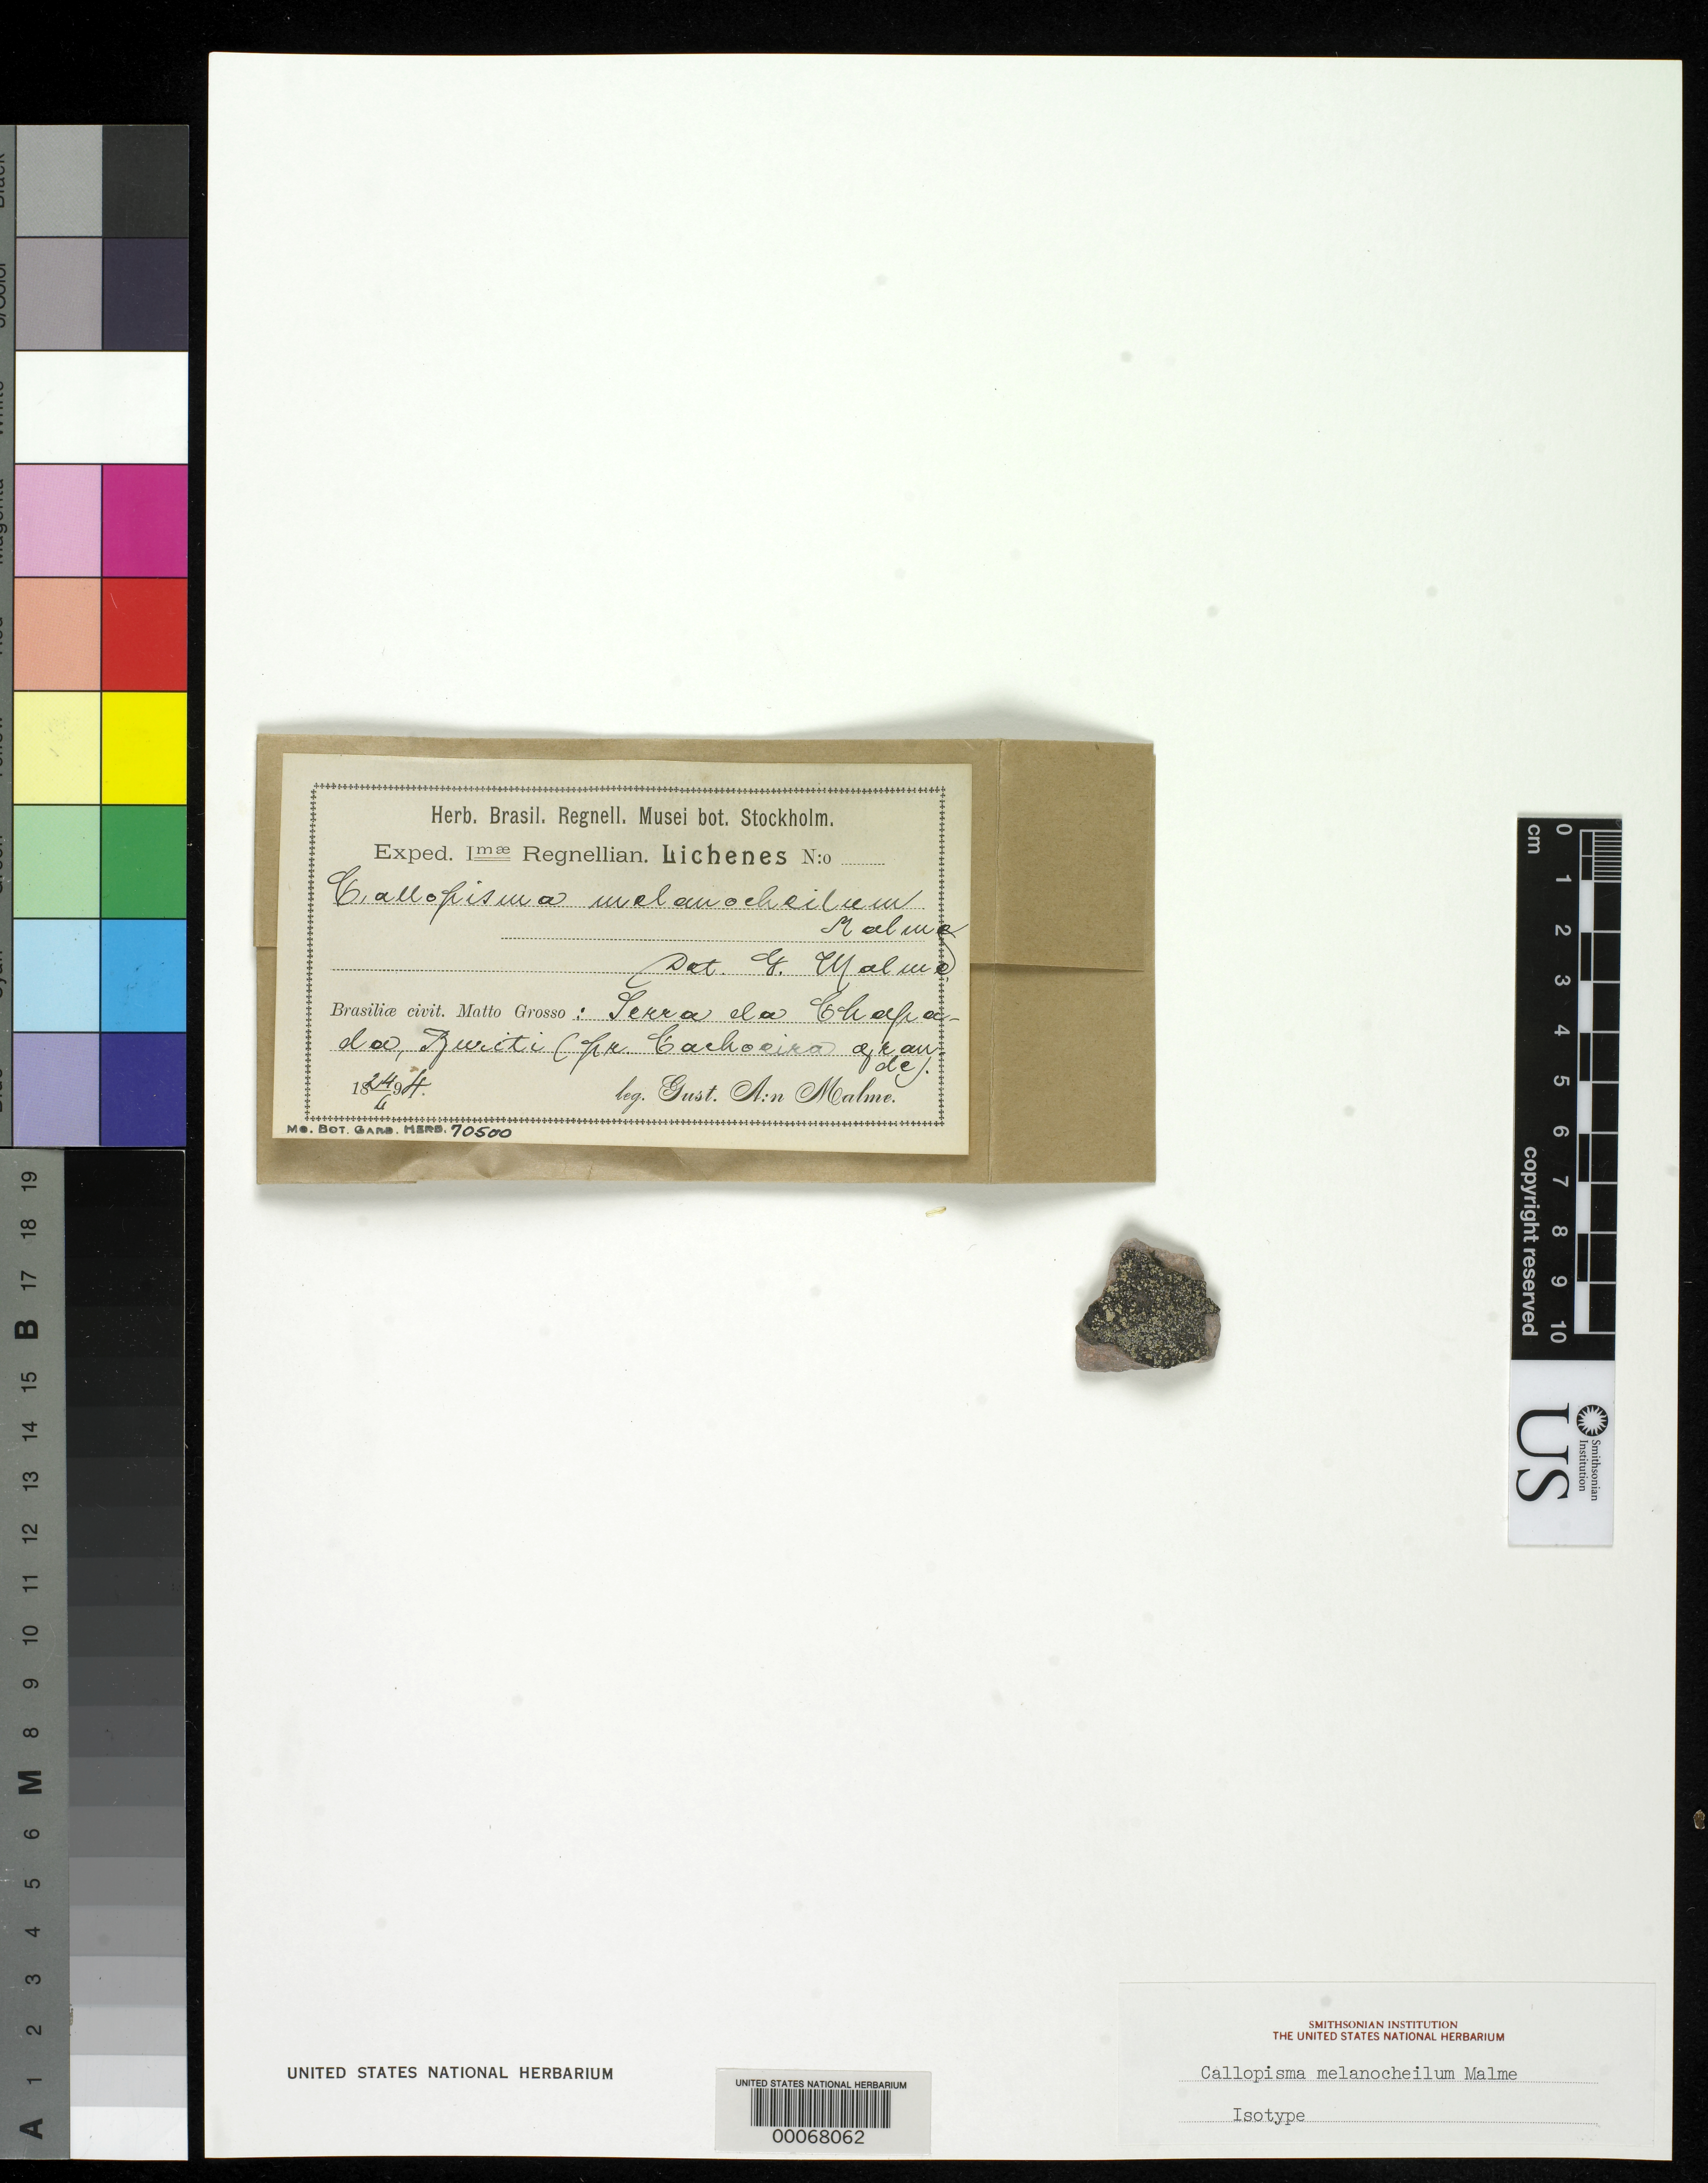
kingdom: Fungi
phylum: Ascomycota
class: Lecanoromycetes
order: Teloschistales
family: Teloschistaceae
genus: Callopisma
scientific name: Callopisma melanocheilum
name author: Malme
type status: Isotype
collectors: G. O. A. Malme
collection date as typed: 24 Jun 1894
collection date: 1894-06-24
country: Brazil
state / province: Mato Grosso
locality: Buriti in Serra da Chapada, near Cachoeira Grande.